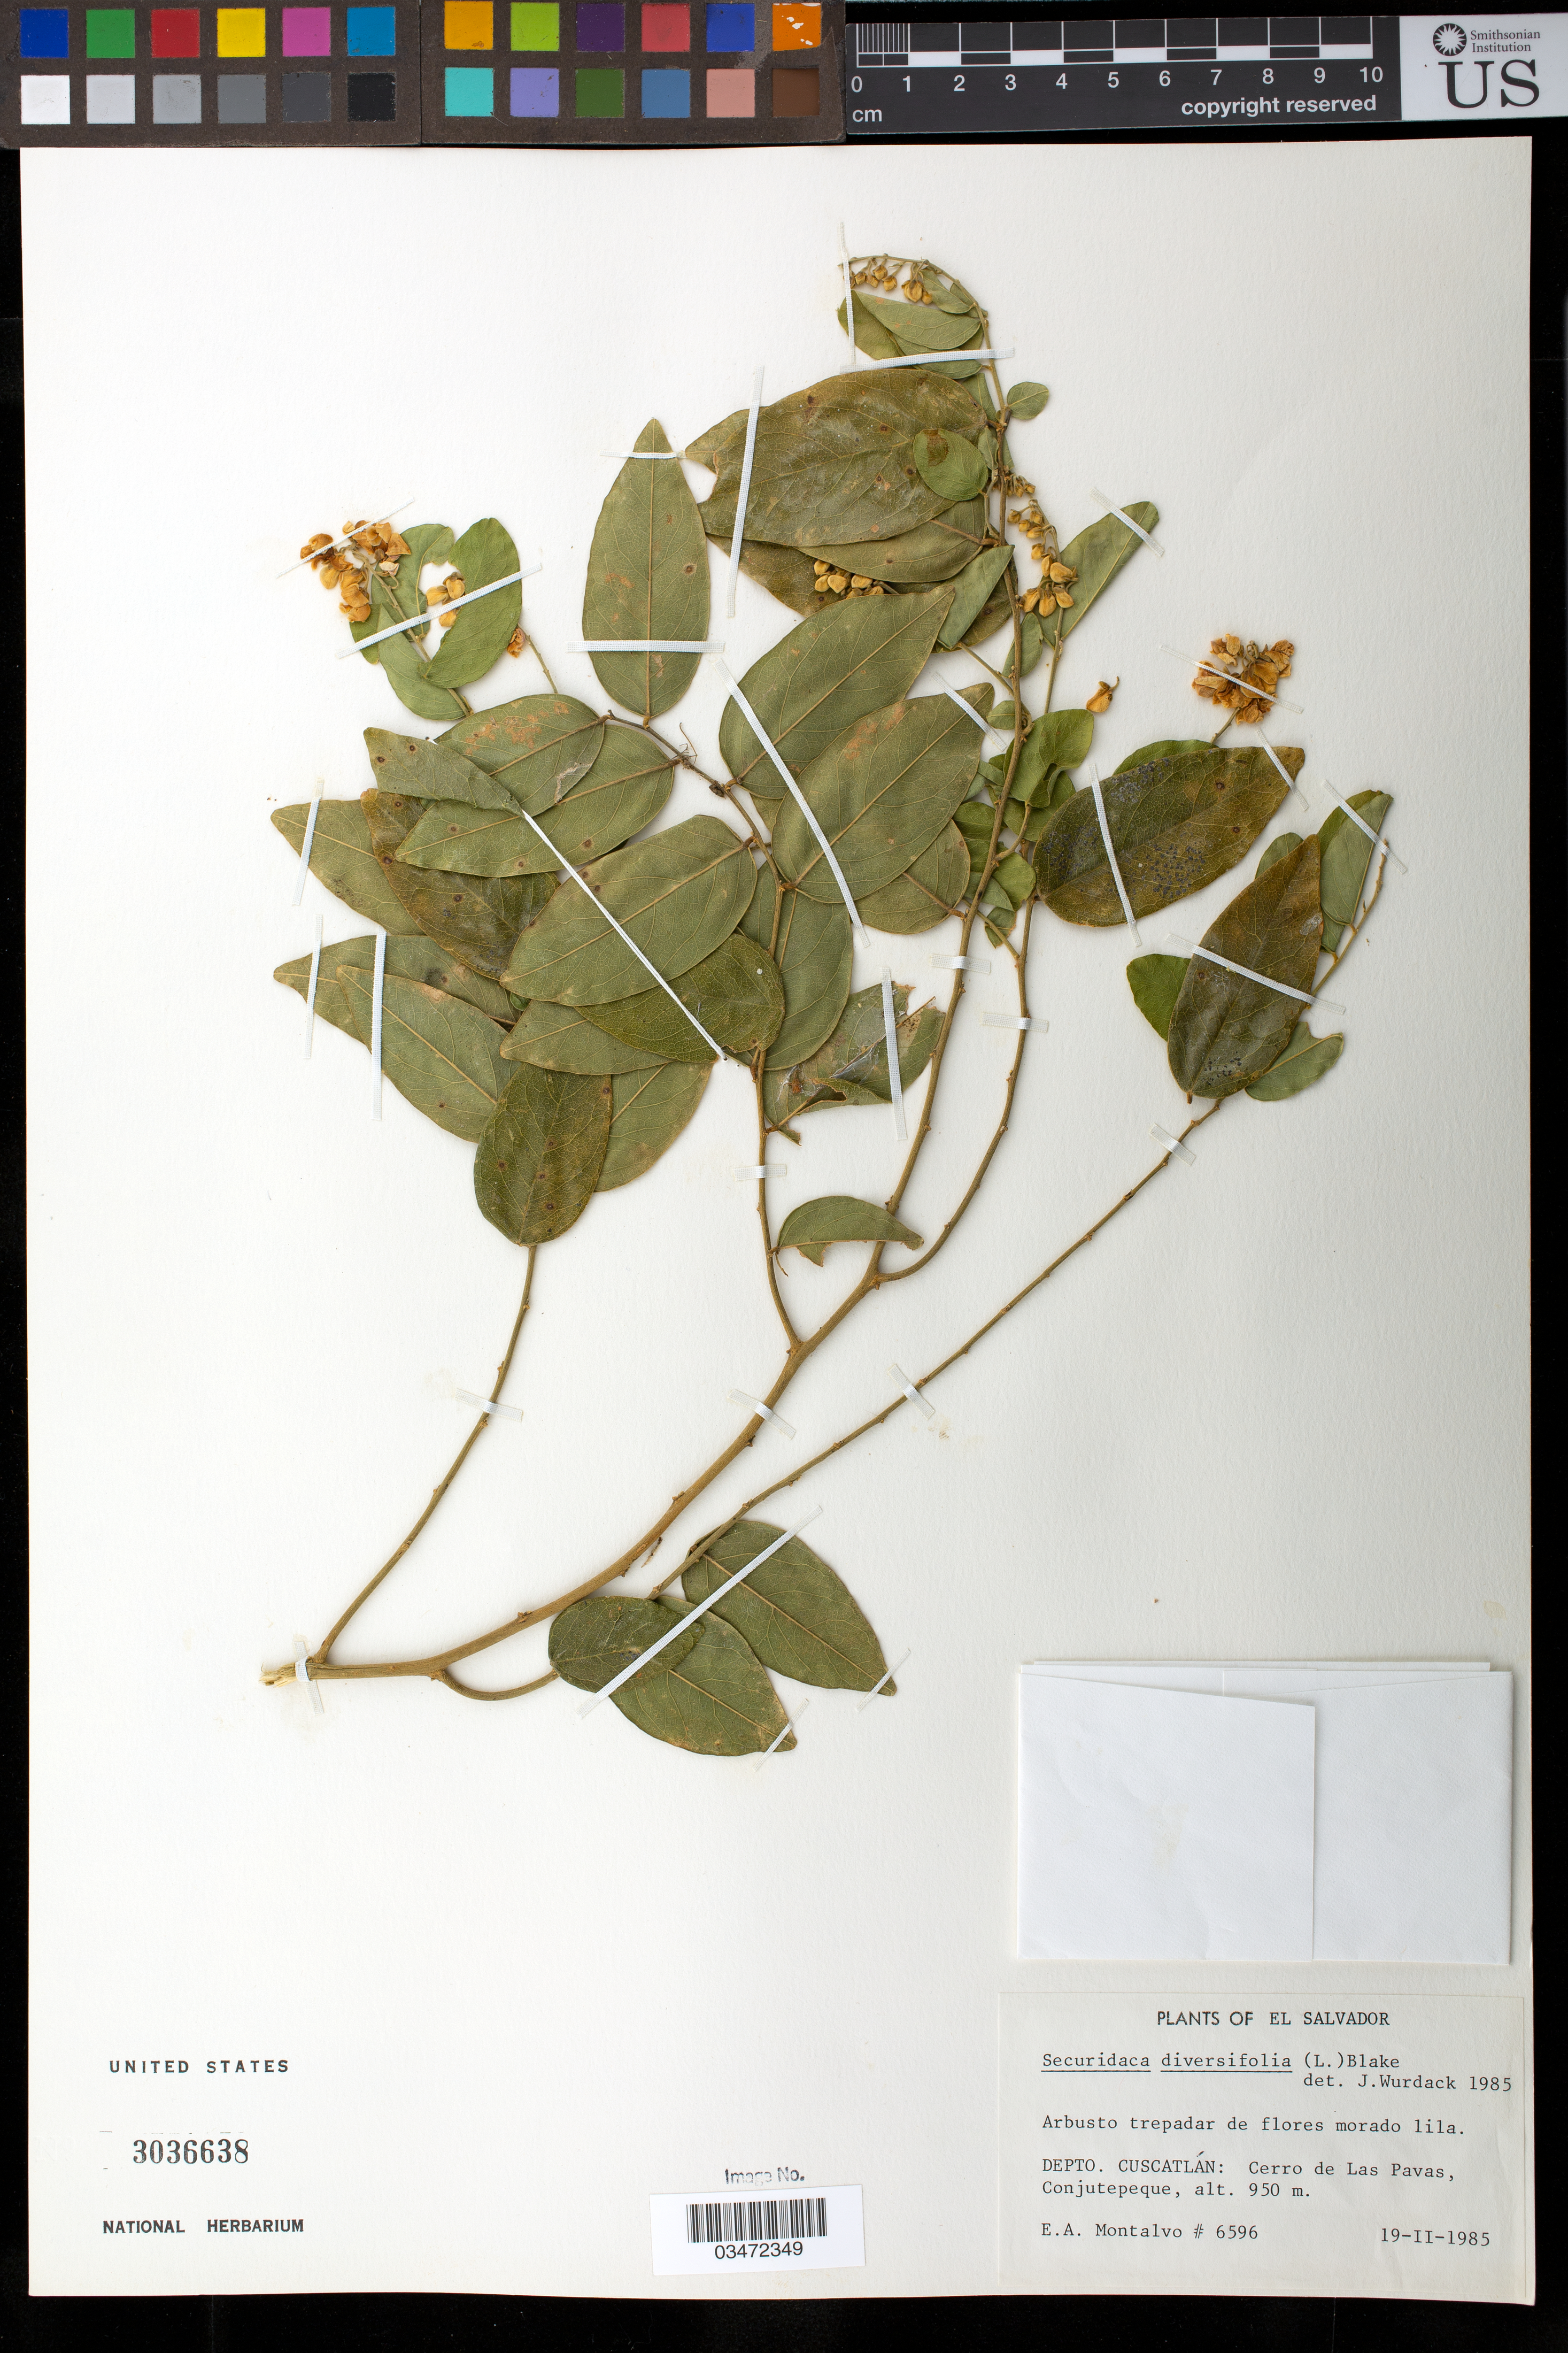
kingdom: Plantae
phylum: Tracheophyta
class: Magnoliopsida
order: Fabales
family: Polygalaceae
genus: Securidaca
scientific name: Securidaca diversifolia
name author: (L.) S.F. Blake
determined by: Wurdack, John J., (US), US (UNITED STATES)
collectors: E. A. Montalvo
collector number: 6596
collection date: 1985-02-19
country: El Salvador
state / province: Cuscatlán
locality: Cerro de Las Pavas, Conjutepeque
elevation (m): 950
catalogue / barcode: US 3036638